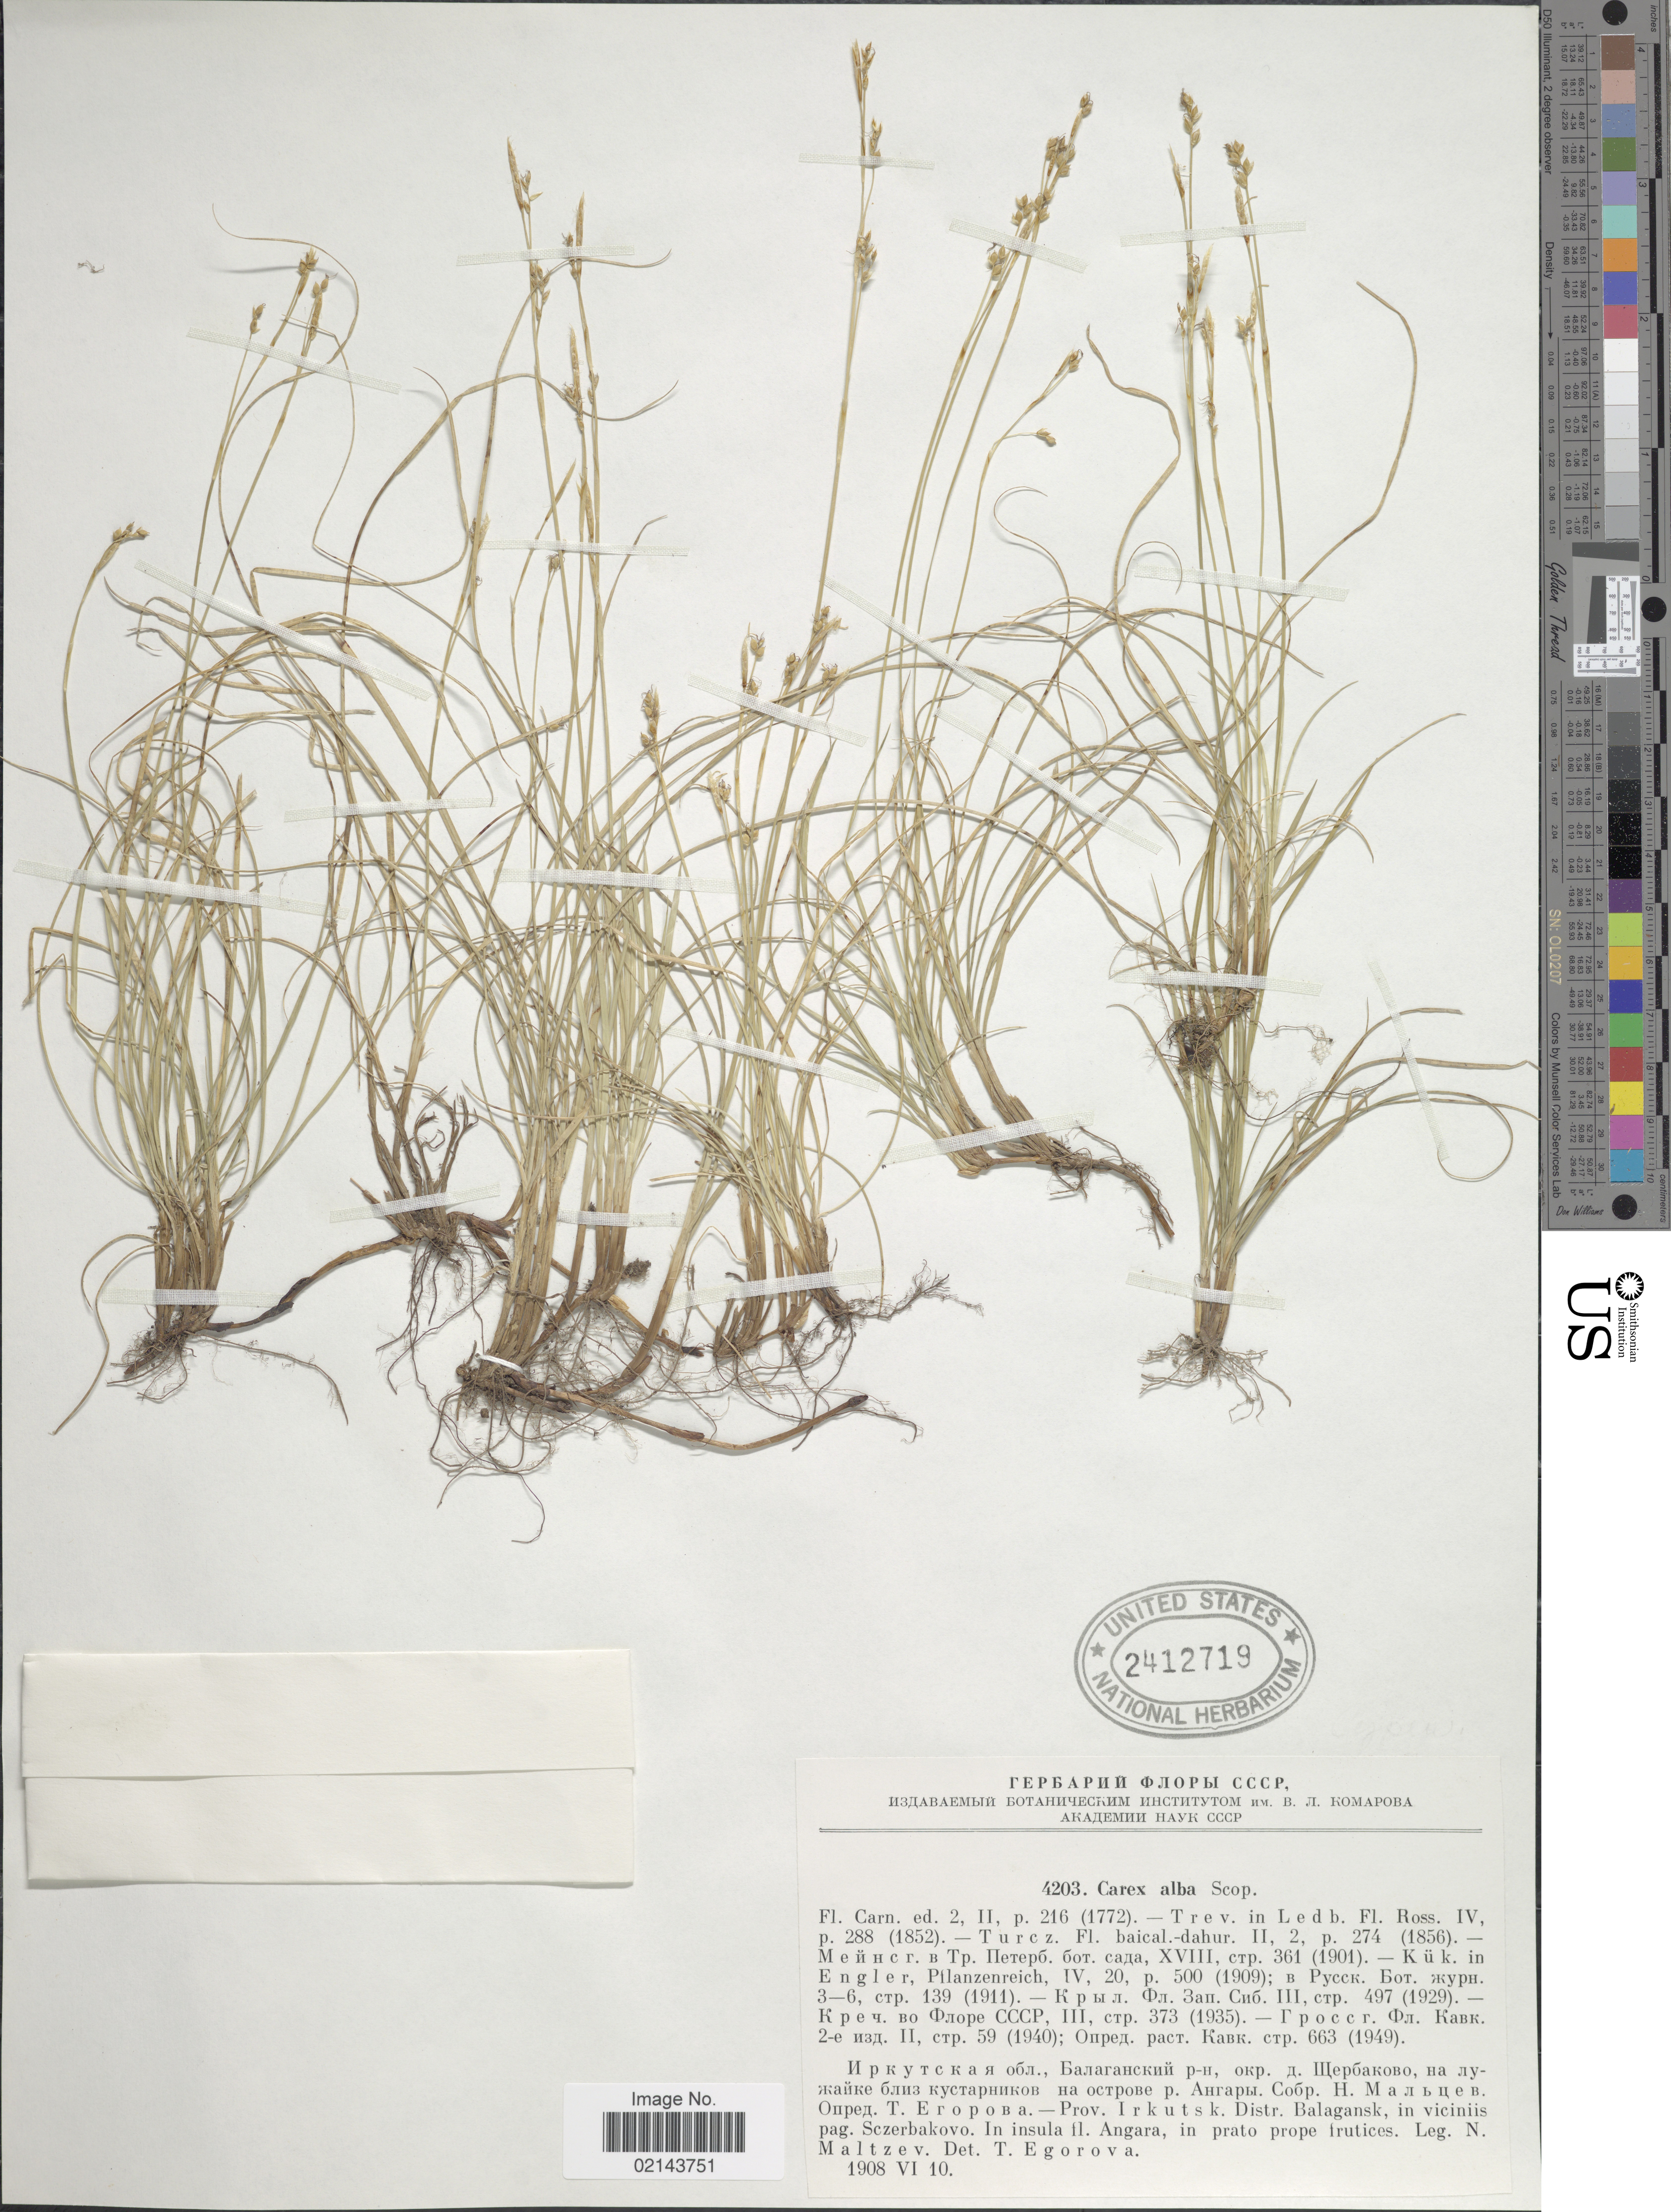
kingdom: Plantae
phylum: Tracheophyta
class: Liliopsida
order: Poales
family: Cyperaceae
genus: Carex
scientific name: Carex alba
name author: Scop.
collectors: N. Maltzev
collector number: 4203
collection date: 1908-06-10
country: Russian Federation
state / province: Irkutsk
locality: Eropoba. - Distr. Balagansk, in viciniis pag. Sczerbakovo. In insula fl. Angara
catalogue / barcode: US 2412719